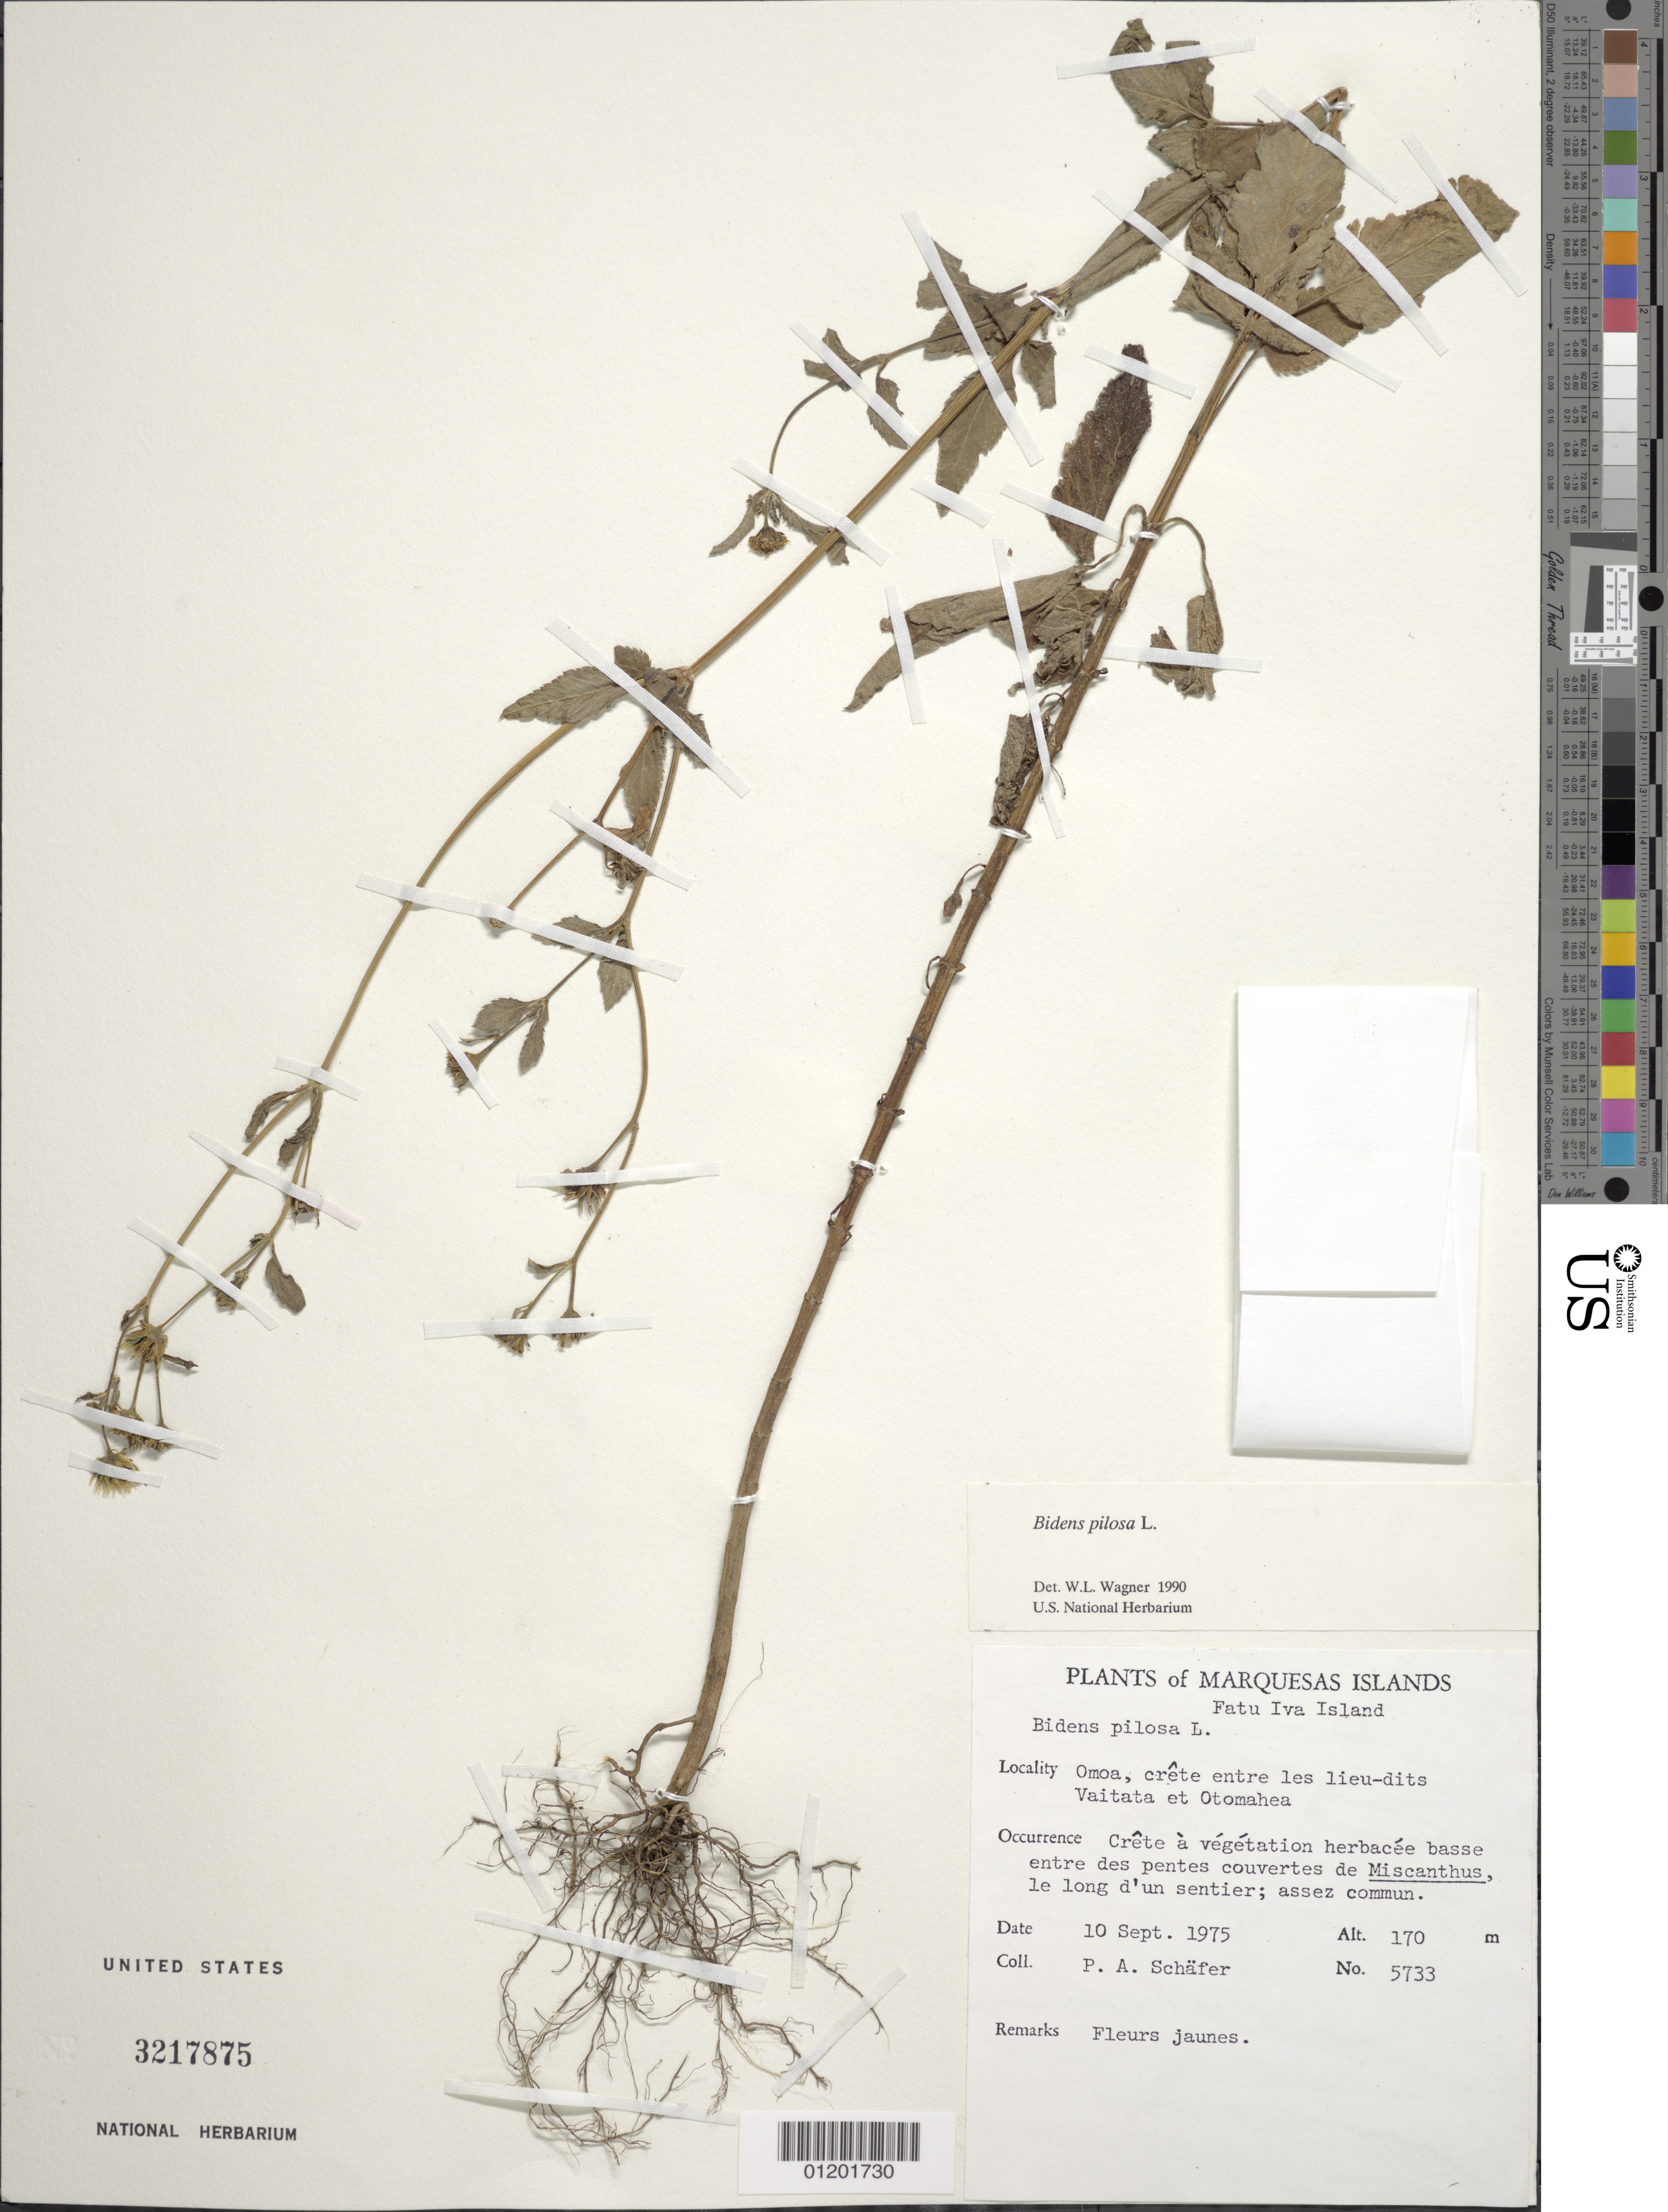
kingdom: Plantae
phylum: Tracheophyta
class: Magnoliopsida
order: Asterales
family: Asteraceae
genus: Bidens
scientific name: Bidens pilosa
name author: L.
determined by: Wagner, W. L., (BOT), Smithsonian Institution - National Museum of Natural History (UNITED STATES)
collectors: P. A. Schäfer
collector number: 5733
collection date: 1975-09-10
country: French Polynesia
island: Fatu Hiva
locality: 'Omo'a, crête entre les lieu-dits Vaitata et Othomahea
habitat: Crête à végétation herbacée basse entre des pentes couvertes de Miscanthus, le long d'un sentier; assez commun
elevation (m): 170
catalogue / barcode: US 3217875